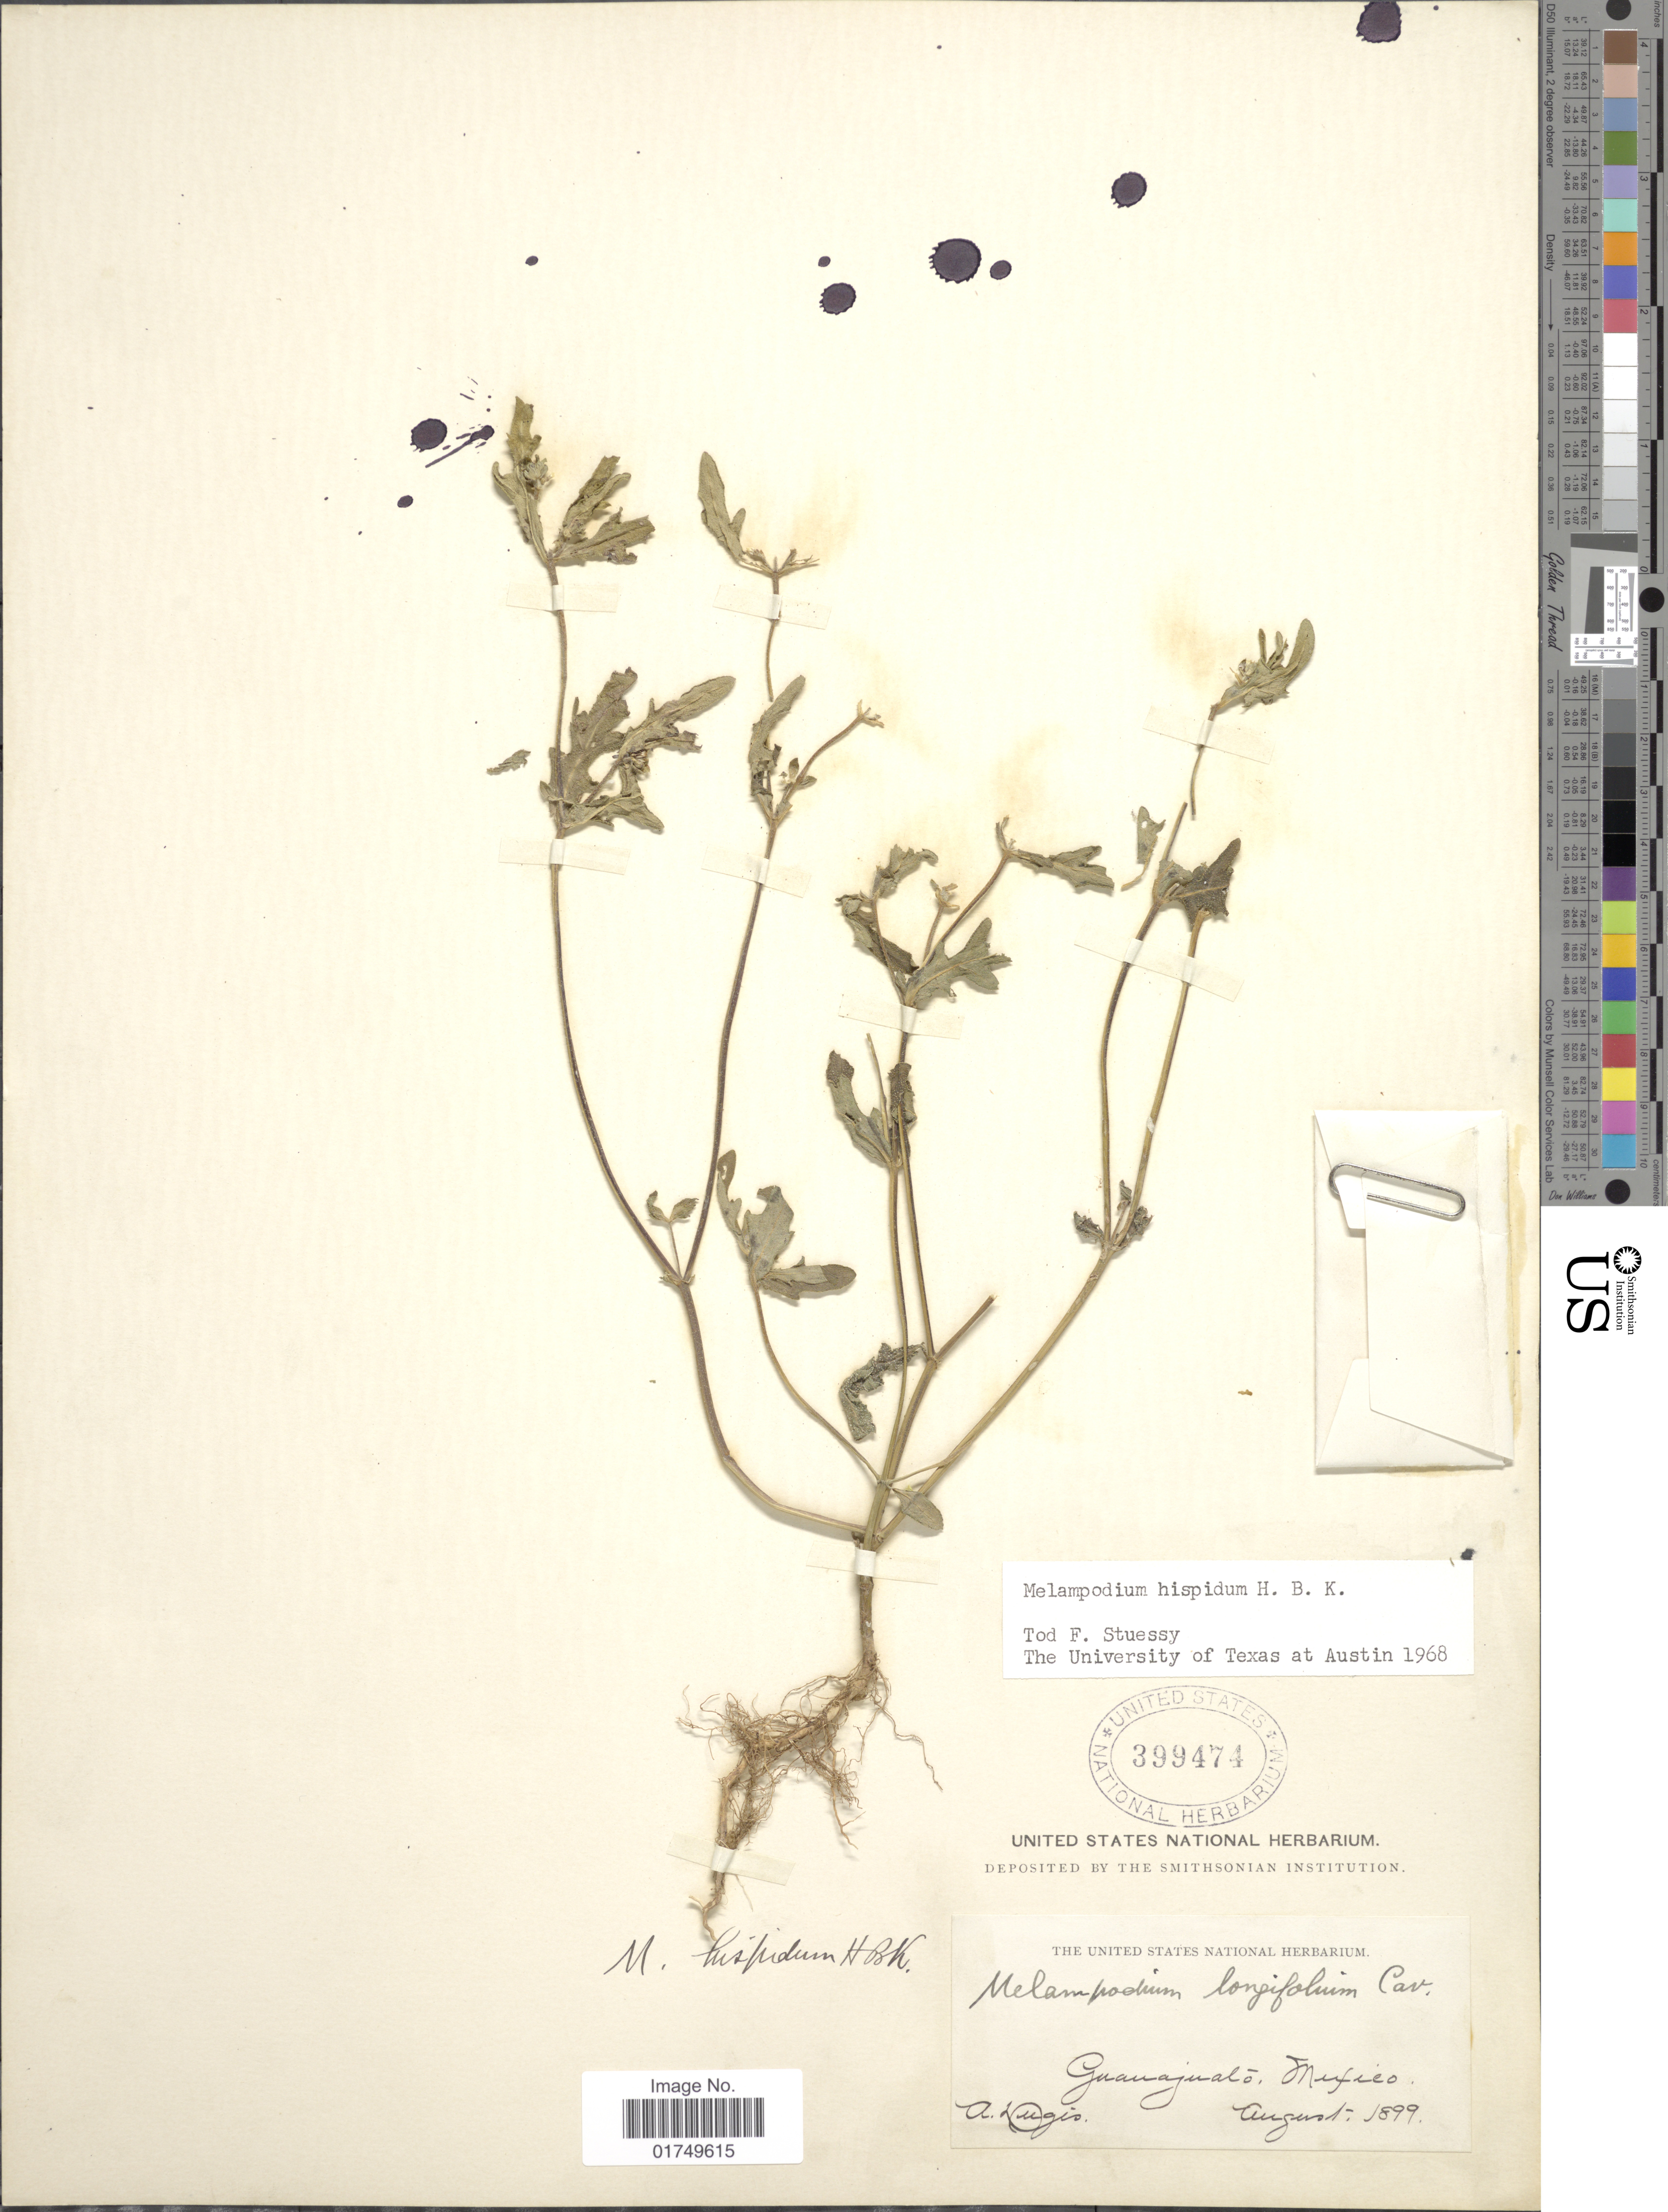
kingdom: Plantae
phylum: Tracheophyta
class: Magnoliopsida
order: Asterales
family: Asteraceae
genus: Melampodium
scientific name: Melampodium hispidum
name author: Kunth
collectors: A. Lugis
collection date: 1899-08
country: Mexico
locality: Guanajuato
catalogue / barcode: US 399474